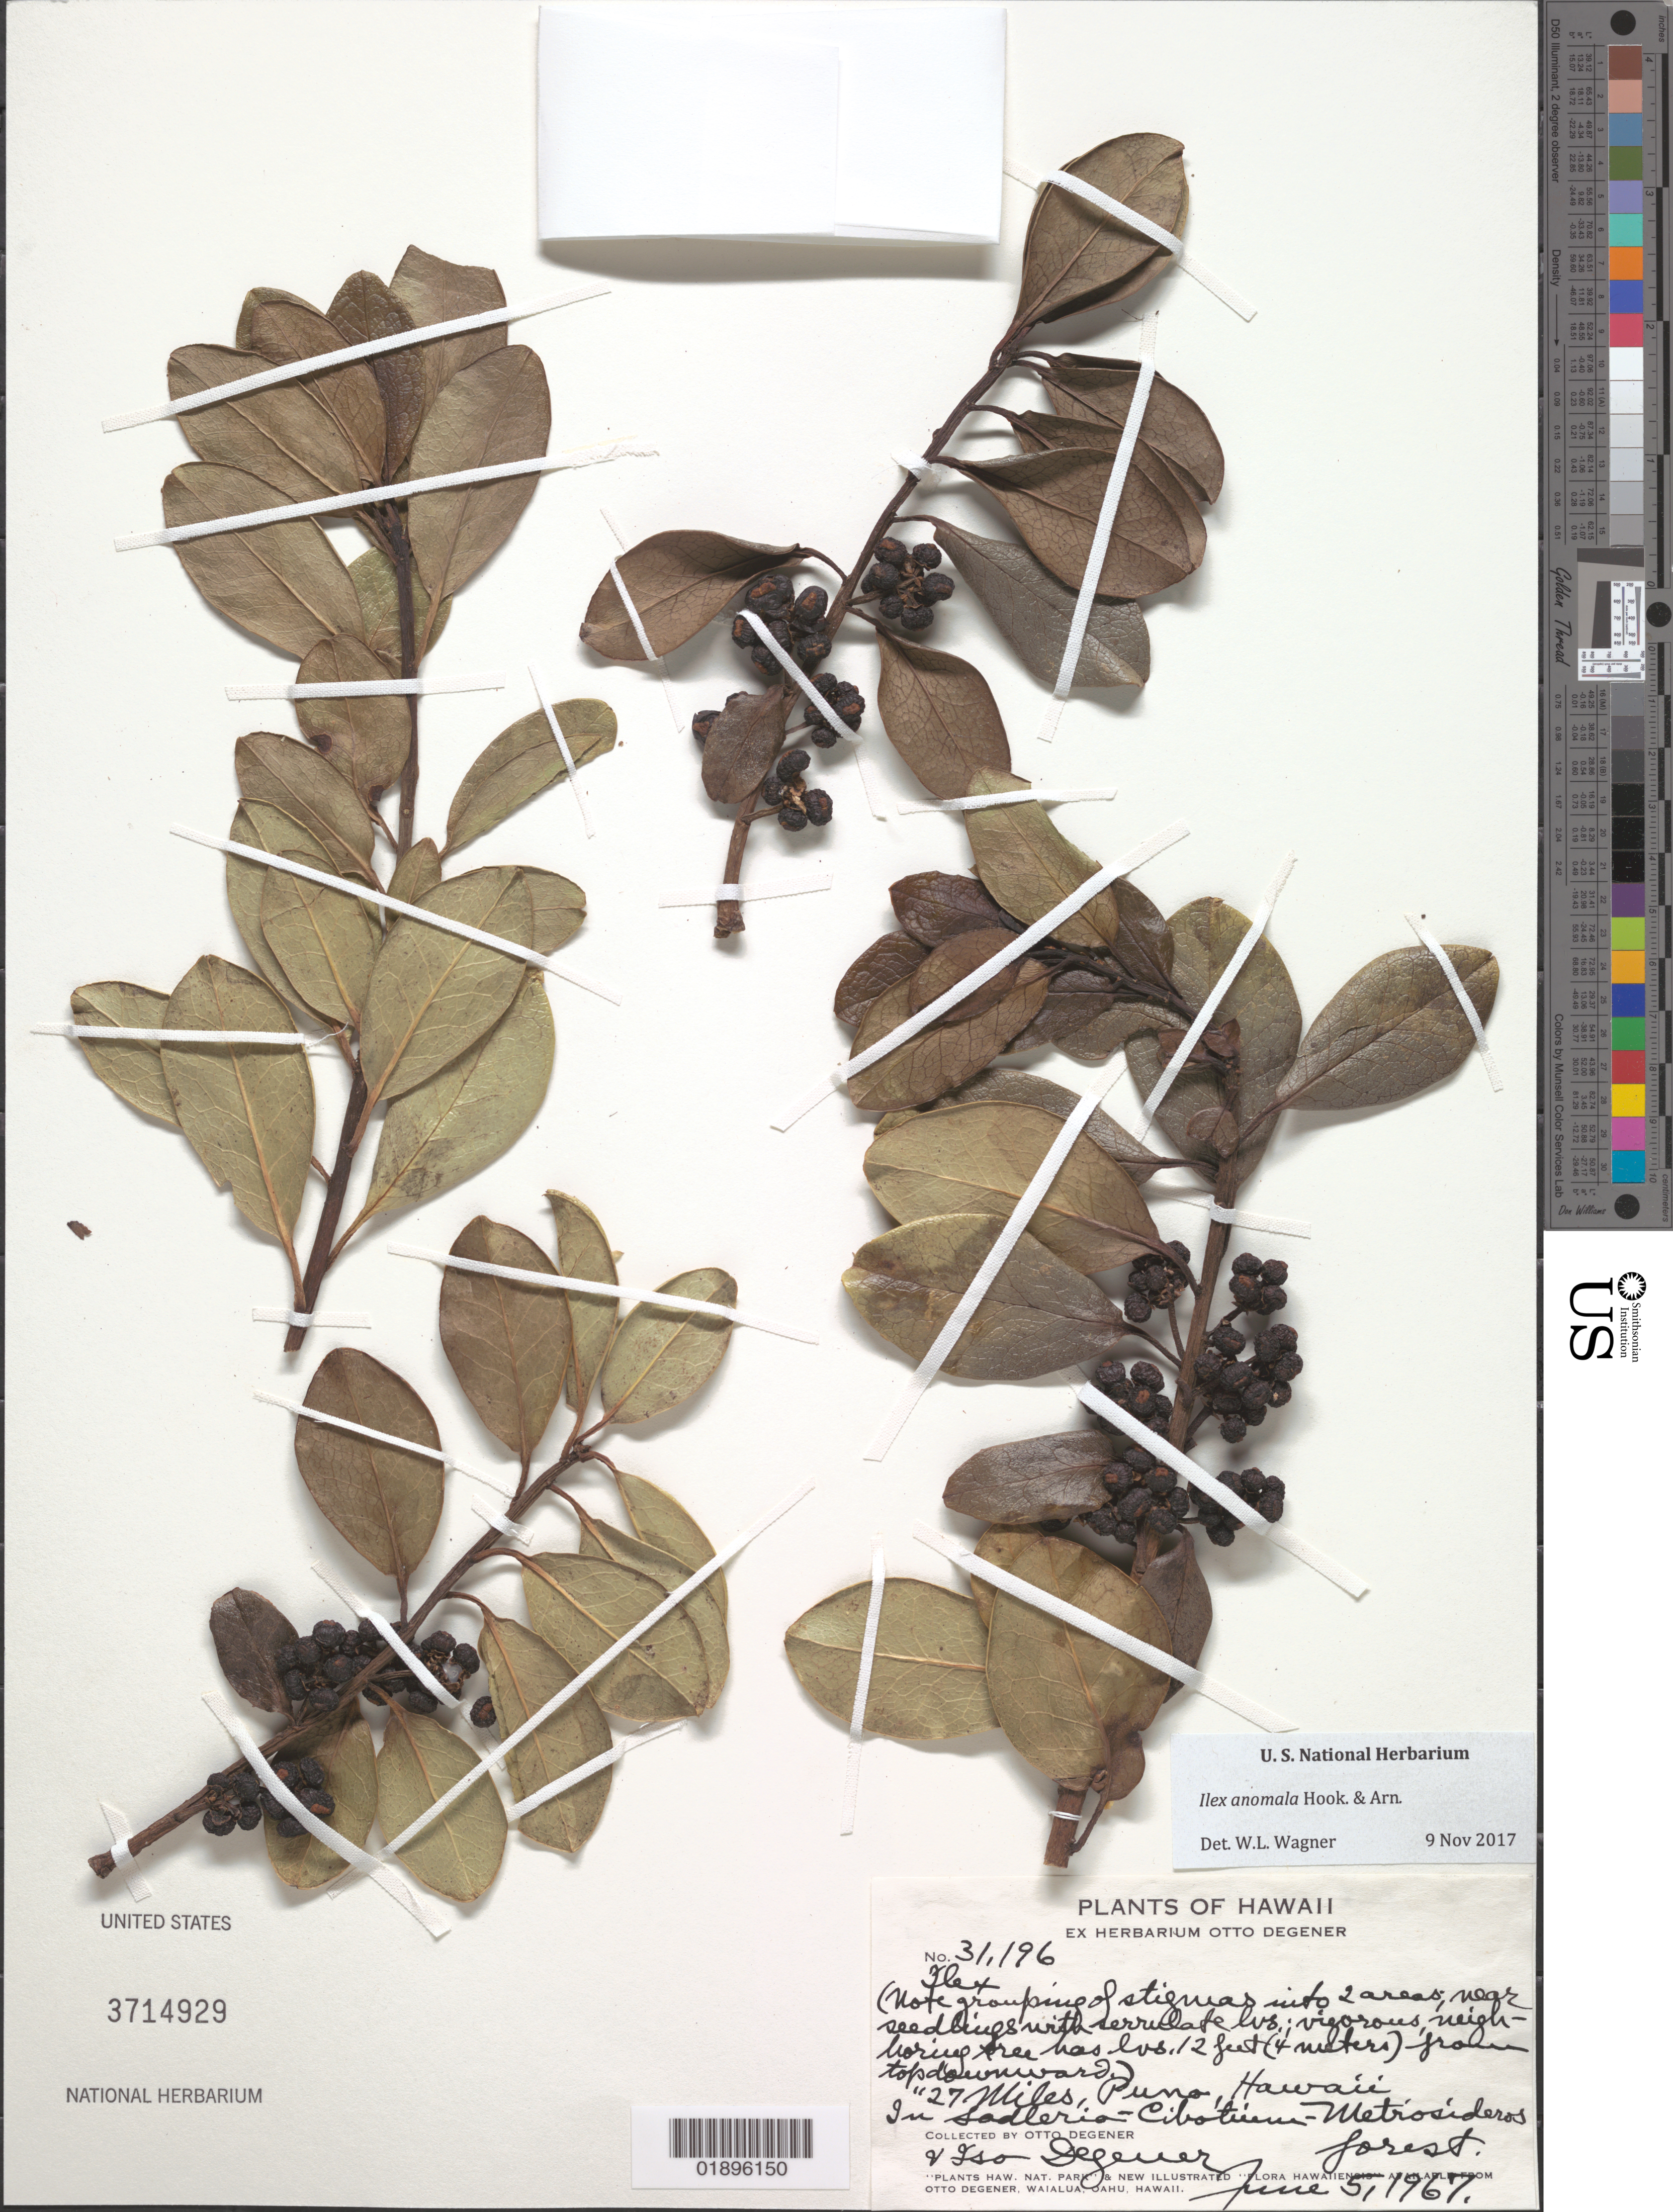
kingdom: Plantae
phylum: Tracheophyta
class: Magnoliopsida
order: Aquifoliales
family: Aquifoliaceae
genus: Ilex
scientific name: Ilex anomala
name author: Hook. & Arn.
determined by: Wagner, W. L., (BOT), Smithsonian Institution - National Museum of Natural History (UNITED STATES)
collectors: O. Degener & I. Degener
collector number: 31196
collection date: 1967-06-05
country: United States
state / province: Hawaii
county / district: Hawaii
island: Hawaii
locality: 27 miles, Puna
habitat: Forest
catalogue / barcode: US 3714929